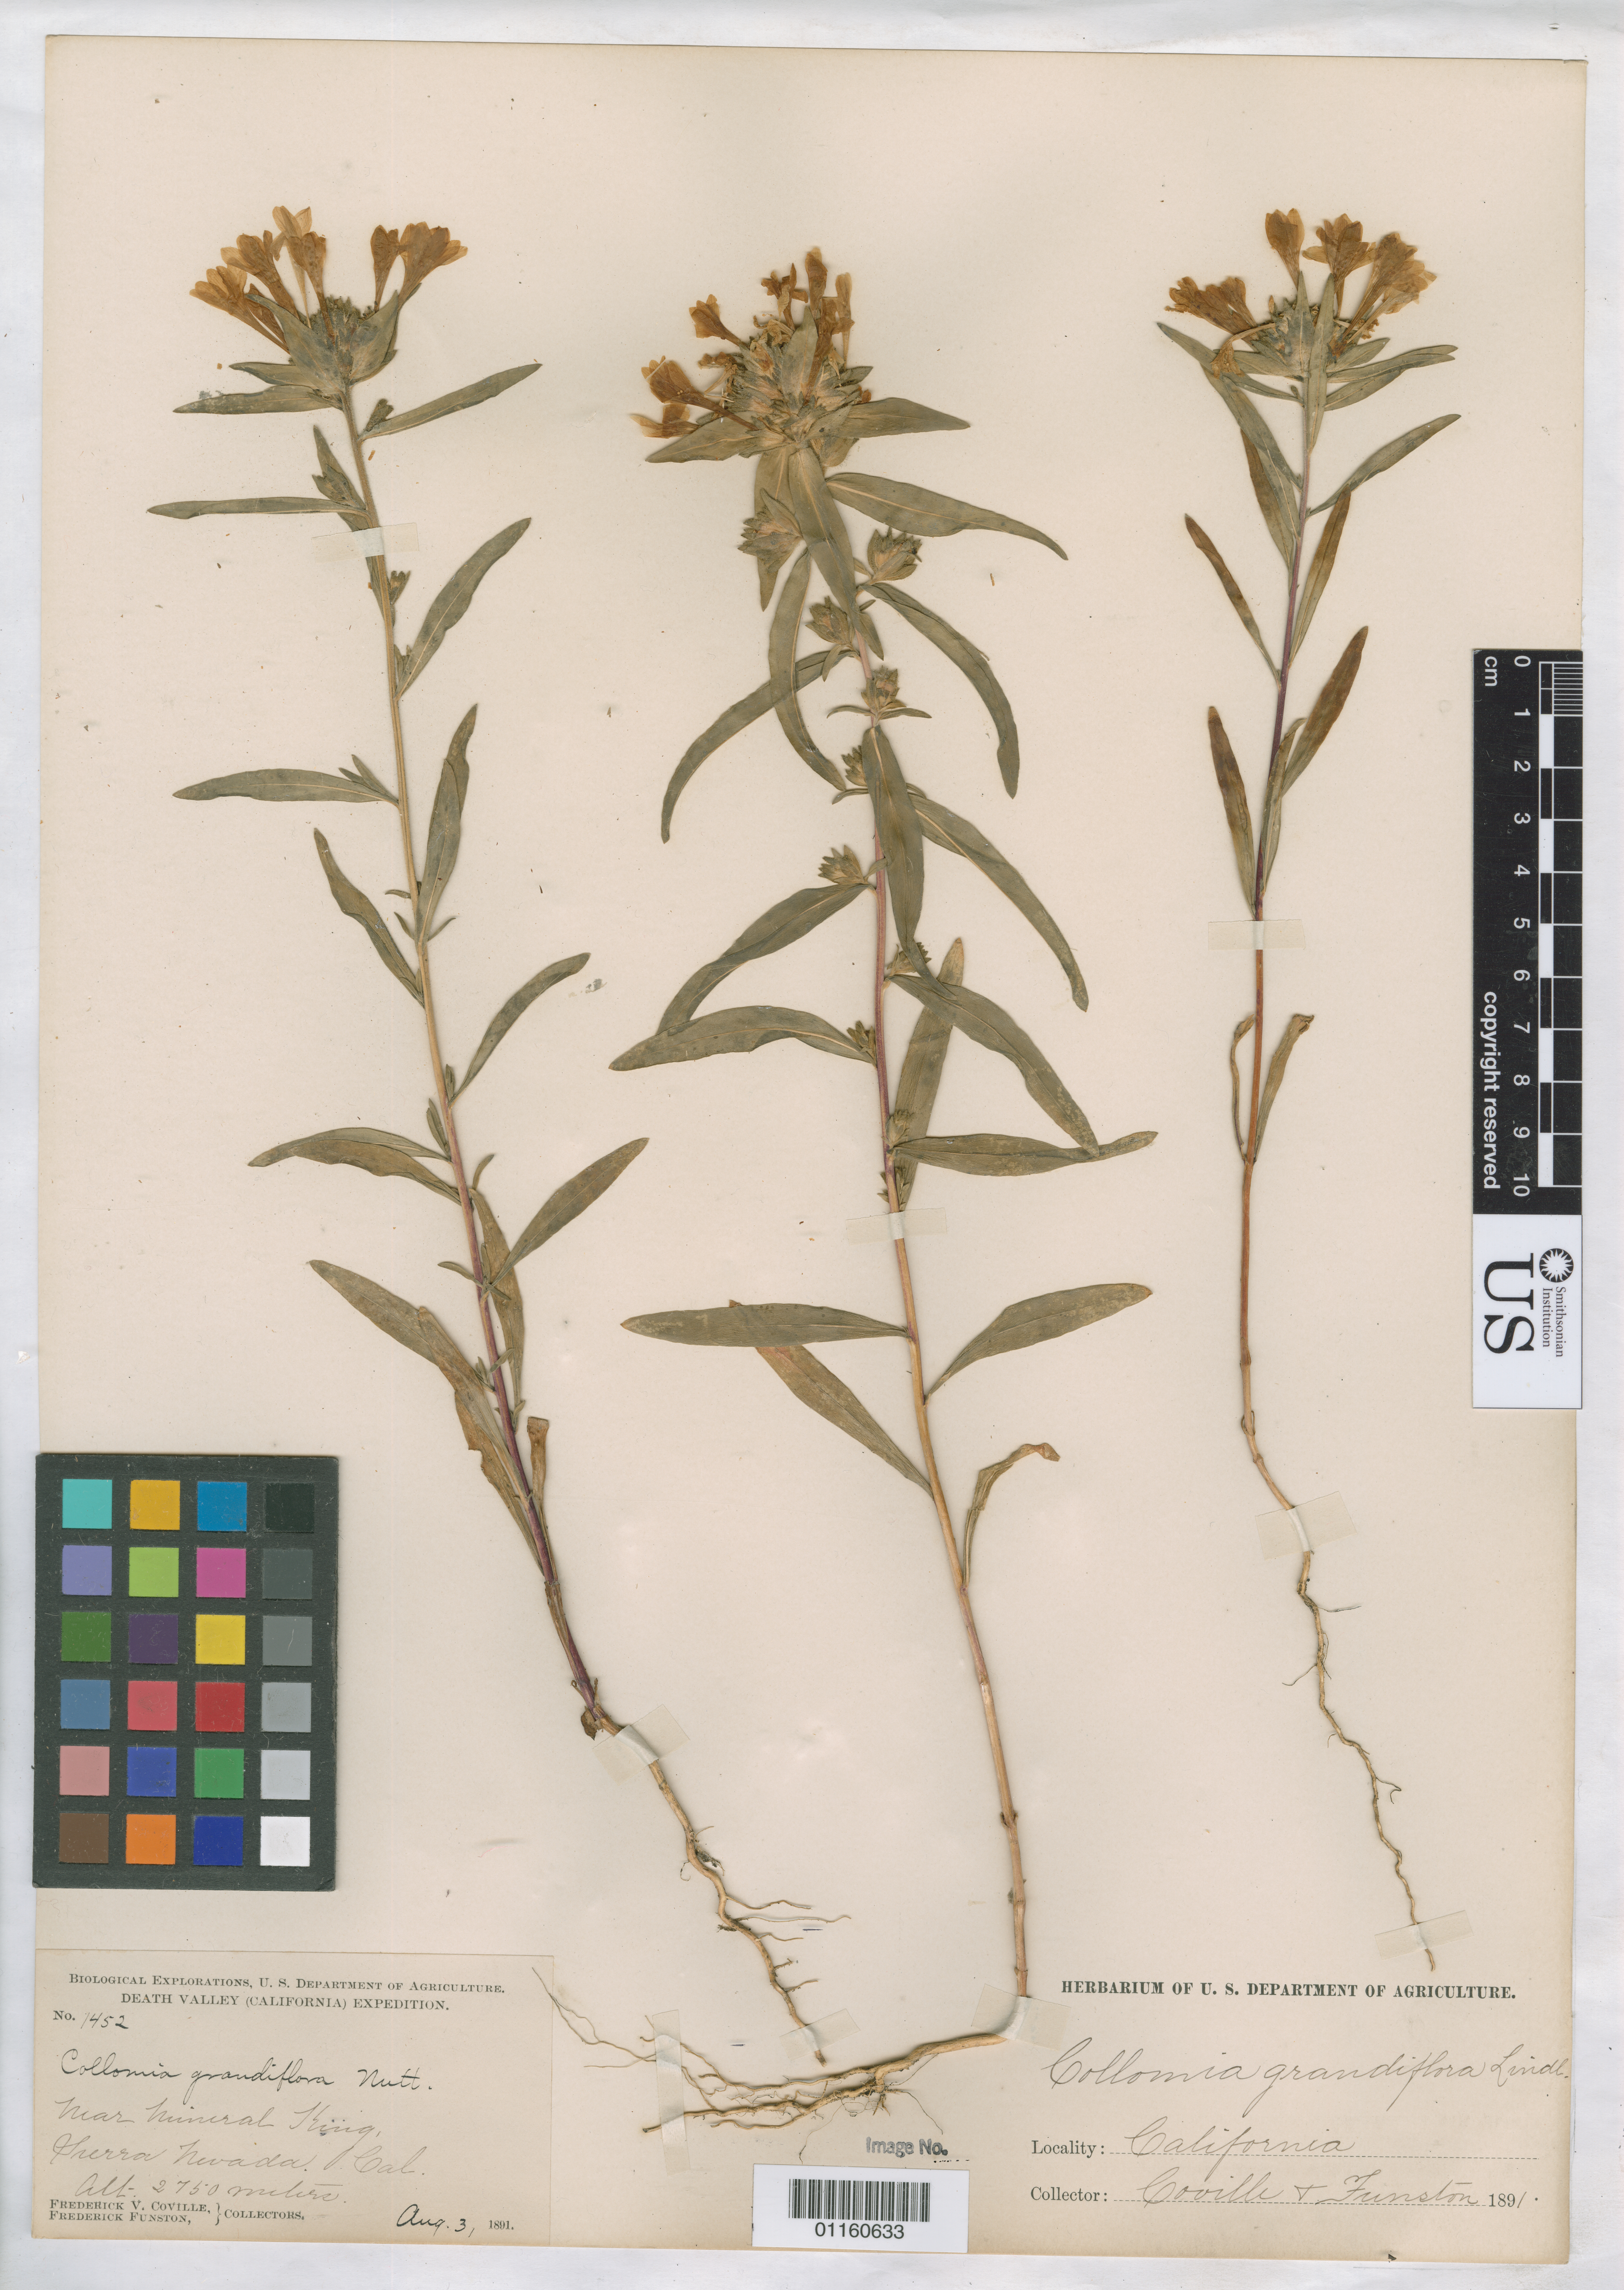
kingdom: Plantae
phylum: Tracheophyta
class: Magnoliopsida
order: Ericales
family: Polemoniaceae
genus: Collomia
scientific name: Collomia grandiflora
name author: Douglas ex Lindl.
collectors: F. V. Coville & F. Funston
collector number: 1452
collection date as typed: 3 Aug 1891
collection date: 1891-08-03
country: United States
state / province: California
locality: Near Mineral King, Sierra Nevada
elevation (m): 2750